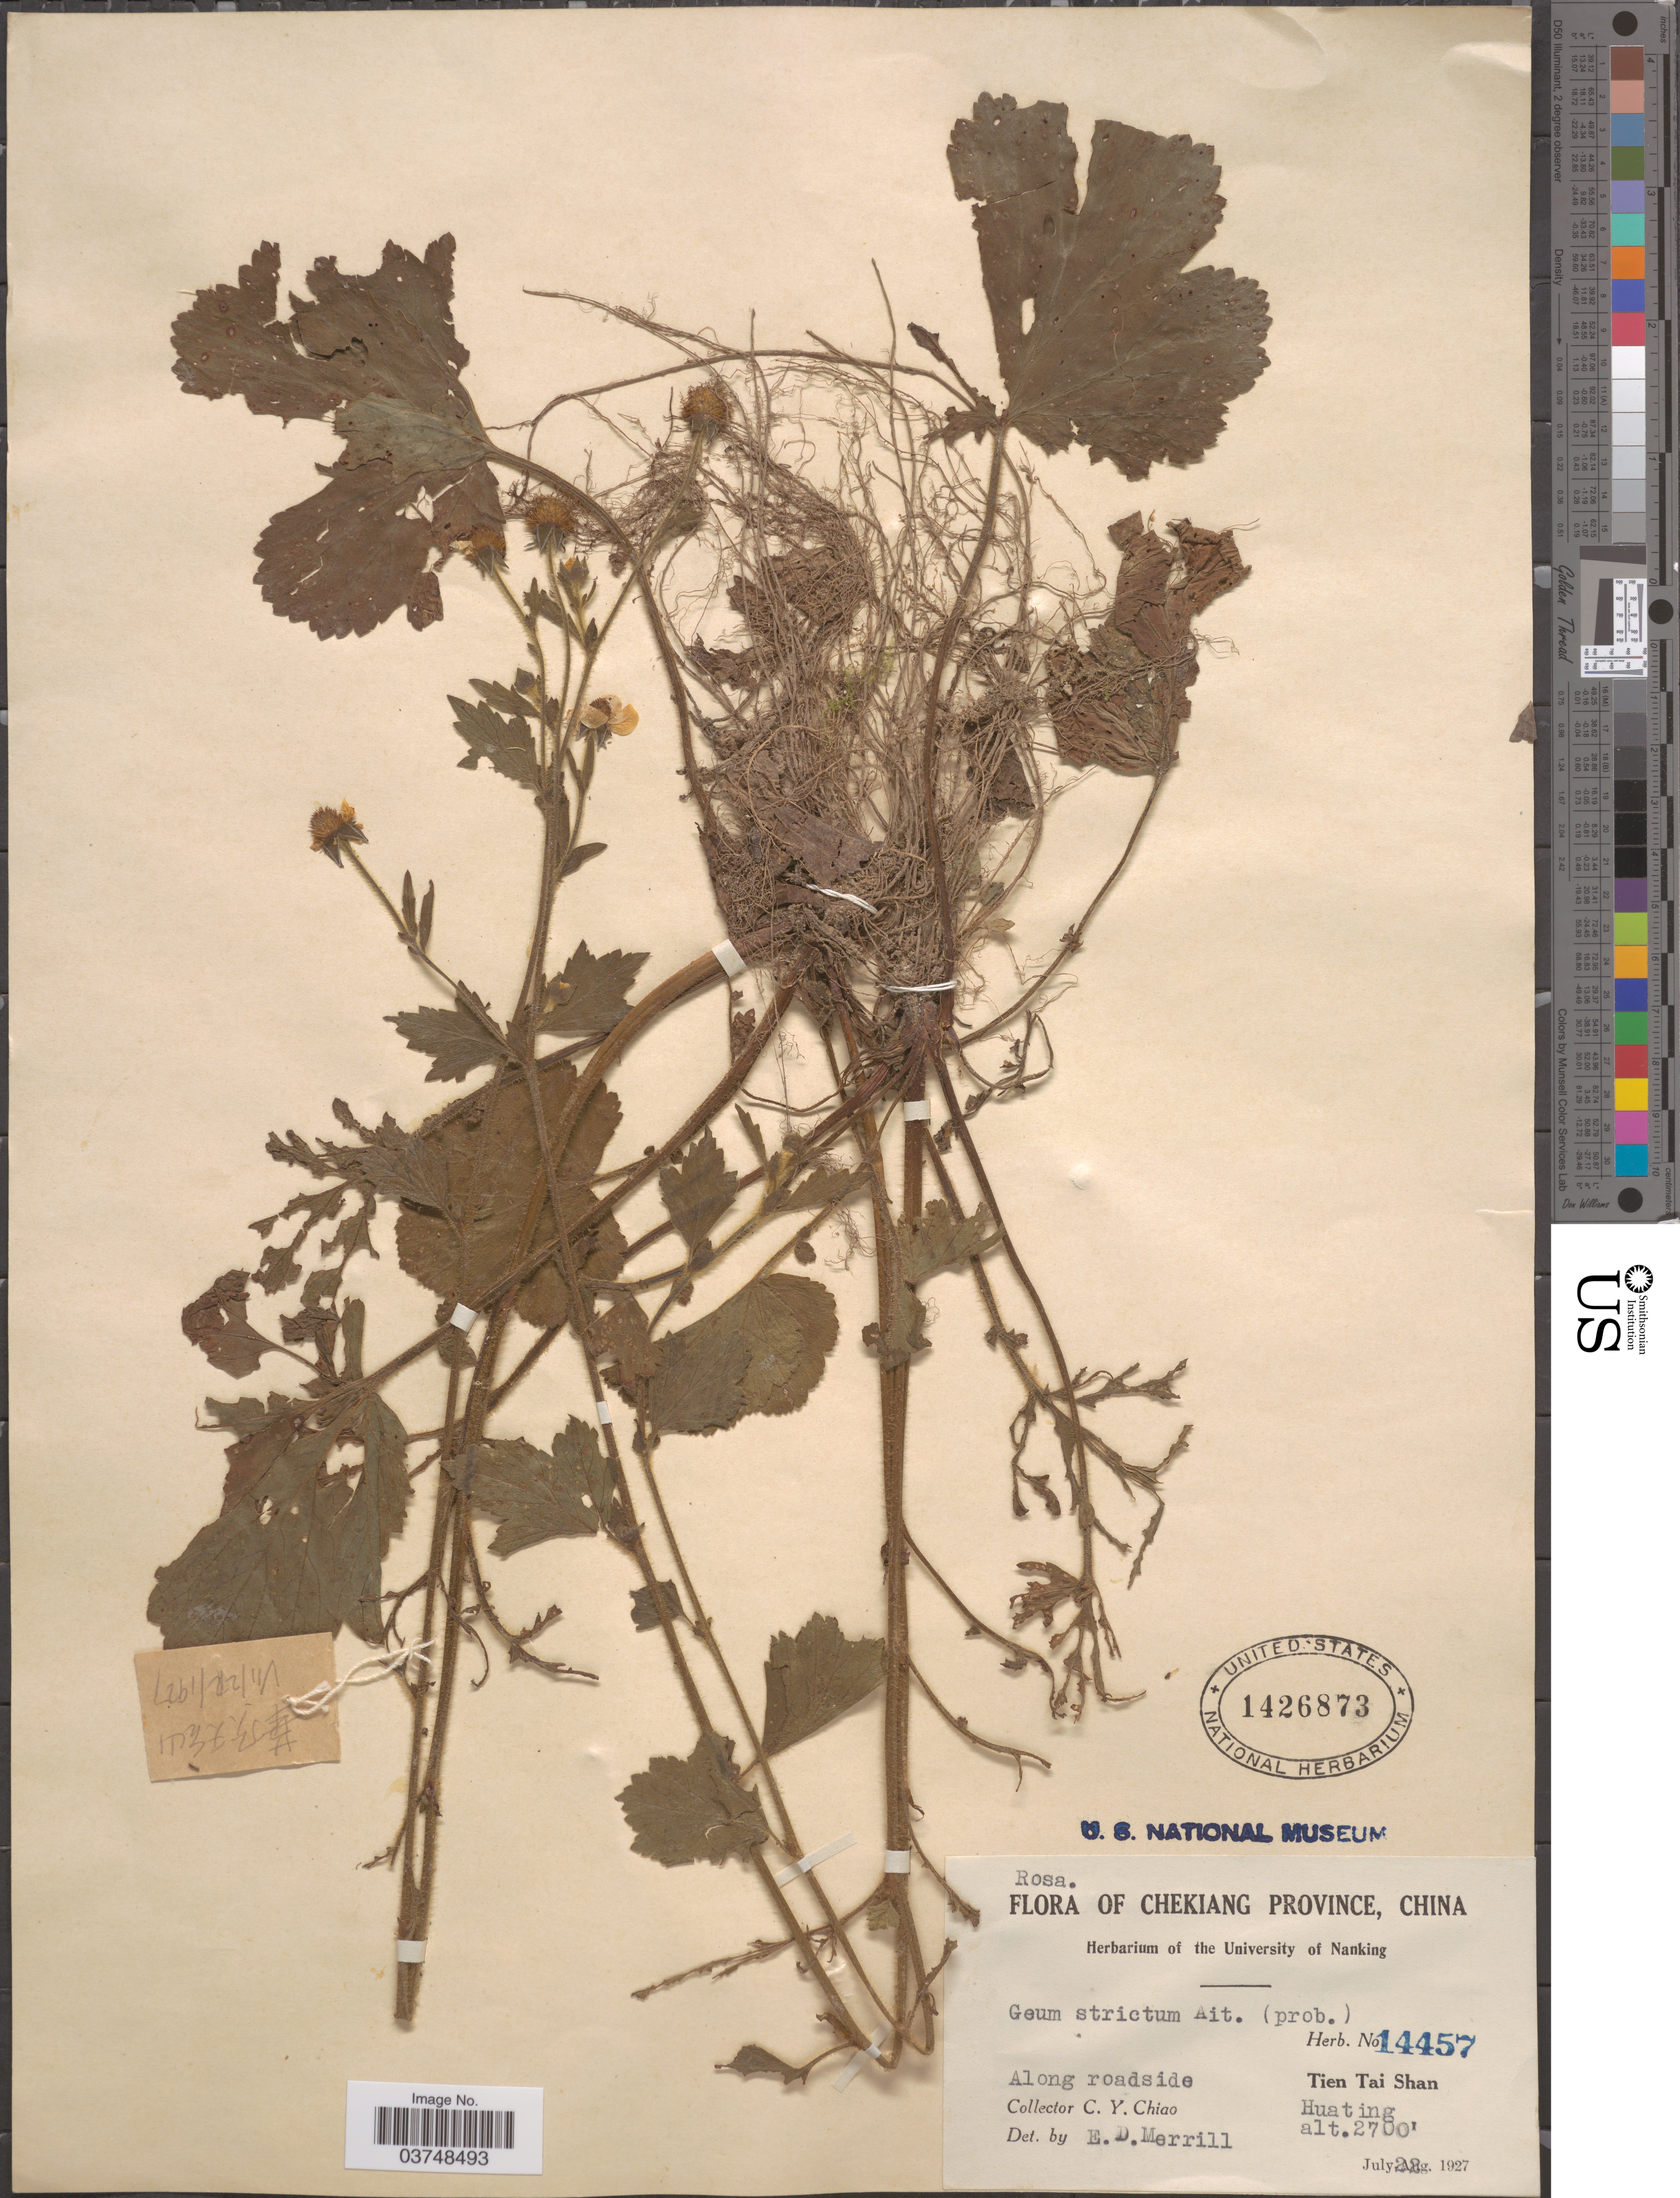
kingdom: Plantae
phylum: Tracheophyta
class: Magnoliopsida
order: Rosales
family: Rosaceae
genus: Geum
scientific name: Geum strictum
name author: Aiton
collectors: C. Y. Chiao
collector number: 14457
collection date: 1927-07-22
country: China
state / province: Zhejiang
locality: Chekiang Province. Along roadside. Tien Tai Shan. Huating.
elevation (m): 823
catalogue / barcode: US 1426873